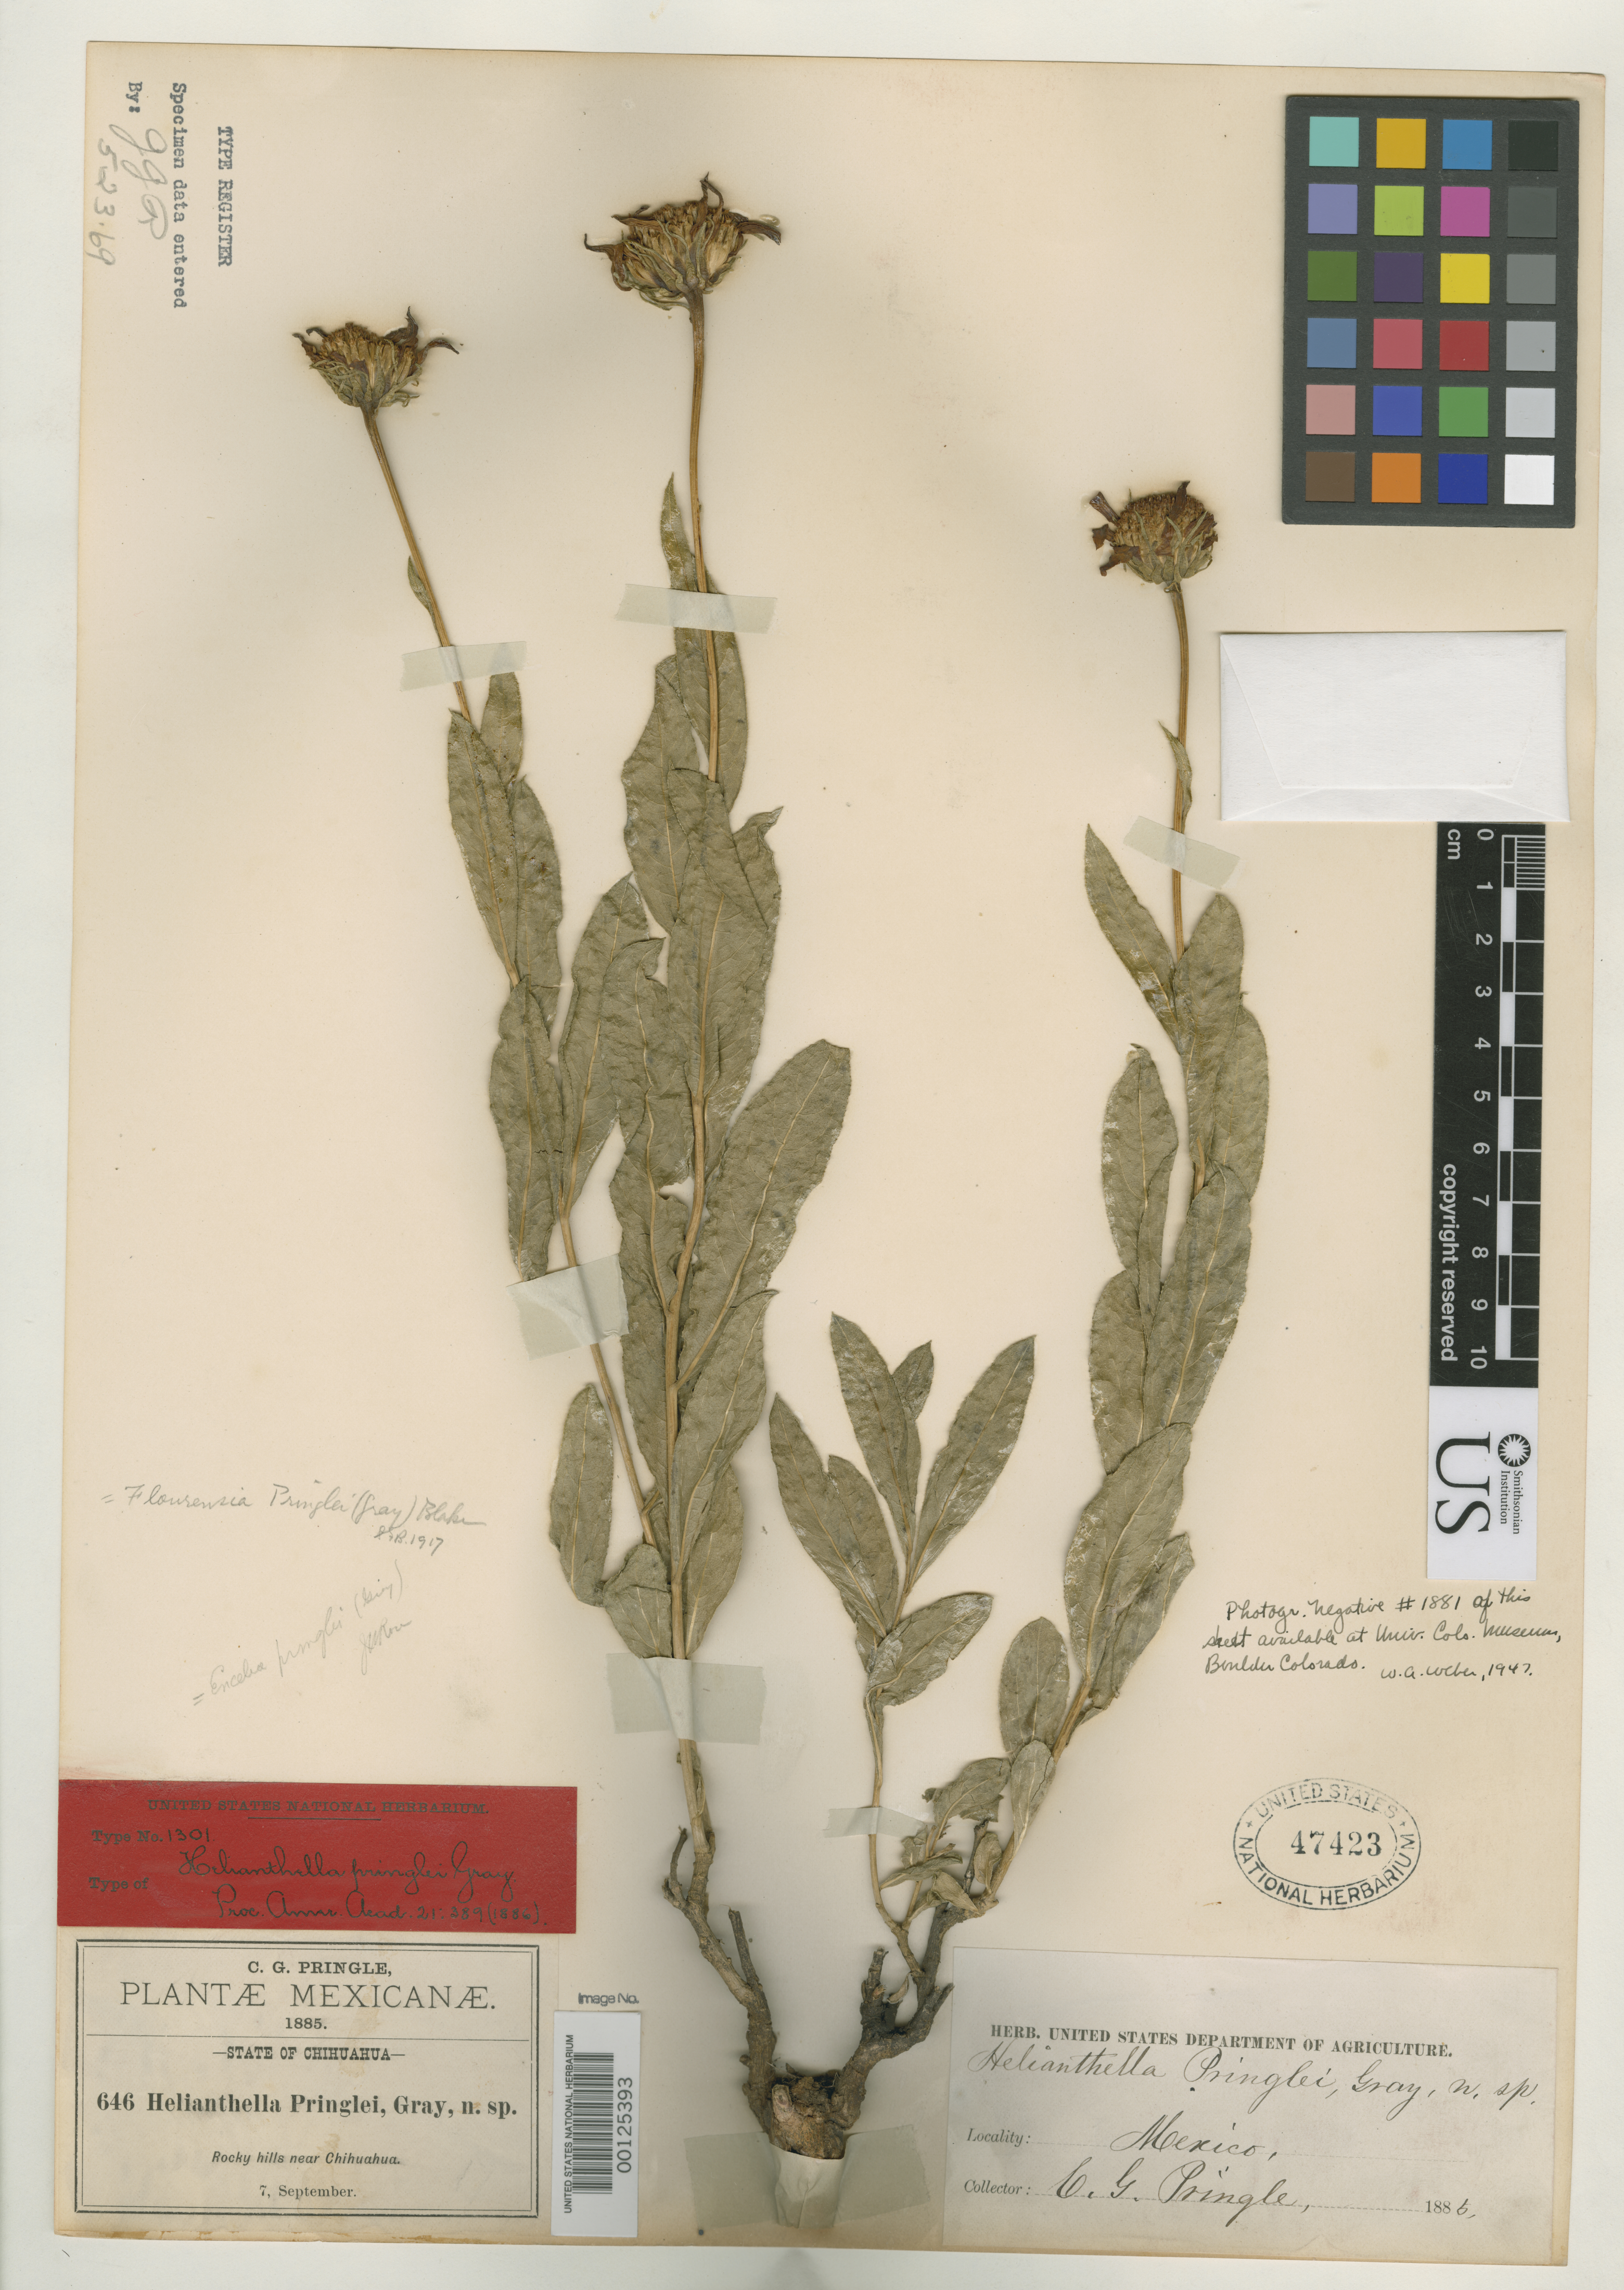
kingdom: Plantae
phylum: Tracheophyta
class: Magnoliopsida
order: Asterales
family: Asteraceae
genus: Helianthella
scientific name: Helianthella pringlei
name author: A. Gray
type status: Isotype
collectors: C. G. Pringle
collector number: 646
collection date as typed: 07 Sep 1885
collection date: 1885-09-07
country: Mexico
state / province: Chihuahua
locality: Hills near Chihuahua.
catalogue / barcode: US 47423